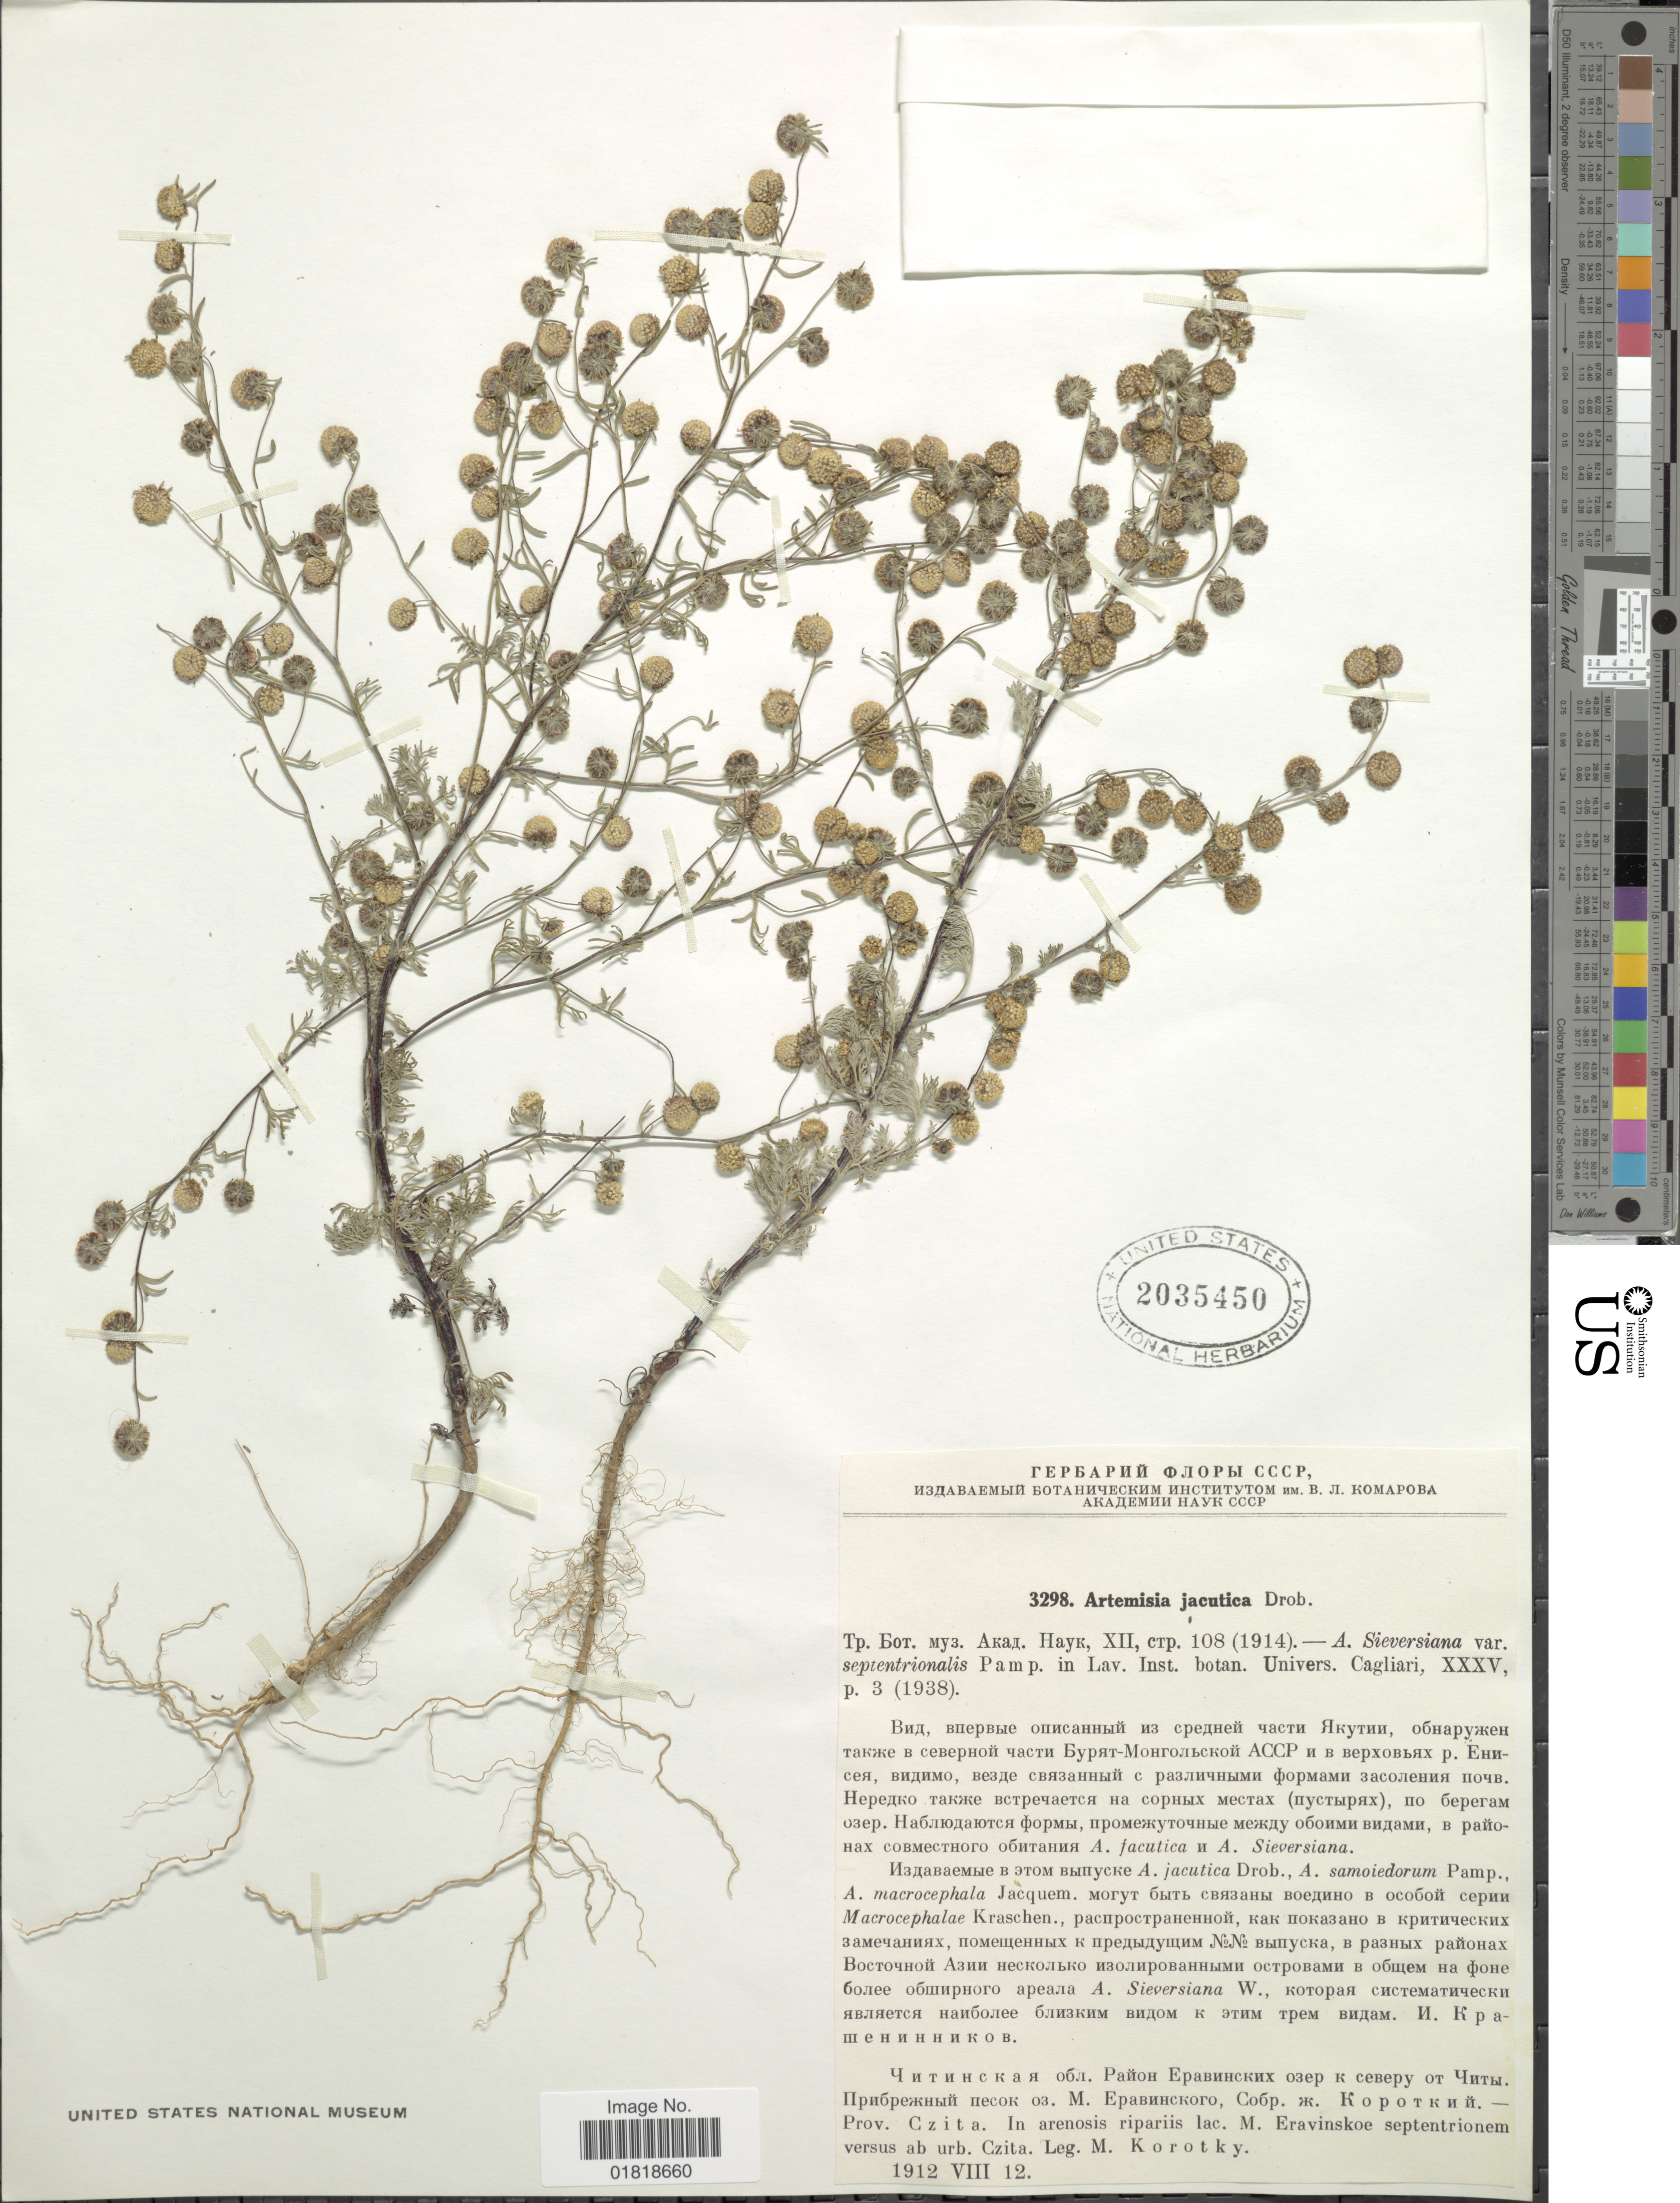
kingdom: Plantae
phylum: Tracheophyta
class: Magnoliopsida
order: Asterales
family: Asteraceae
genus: Artemisia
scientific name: Artemisia jacutica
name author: Drobow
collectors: M. Korotky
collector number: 3298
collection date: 1912-08-12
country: Russian Federation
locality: Prov. Czita, in arenosis ripariis lac. M. Eravinskoe spetentrionem versus ab urb. Czita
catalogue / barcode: US 2035450